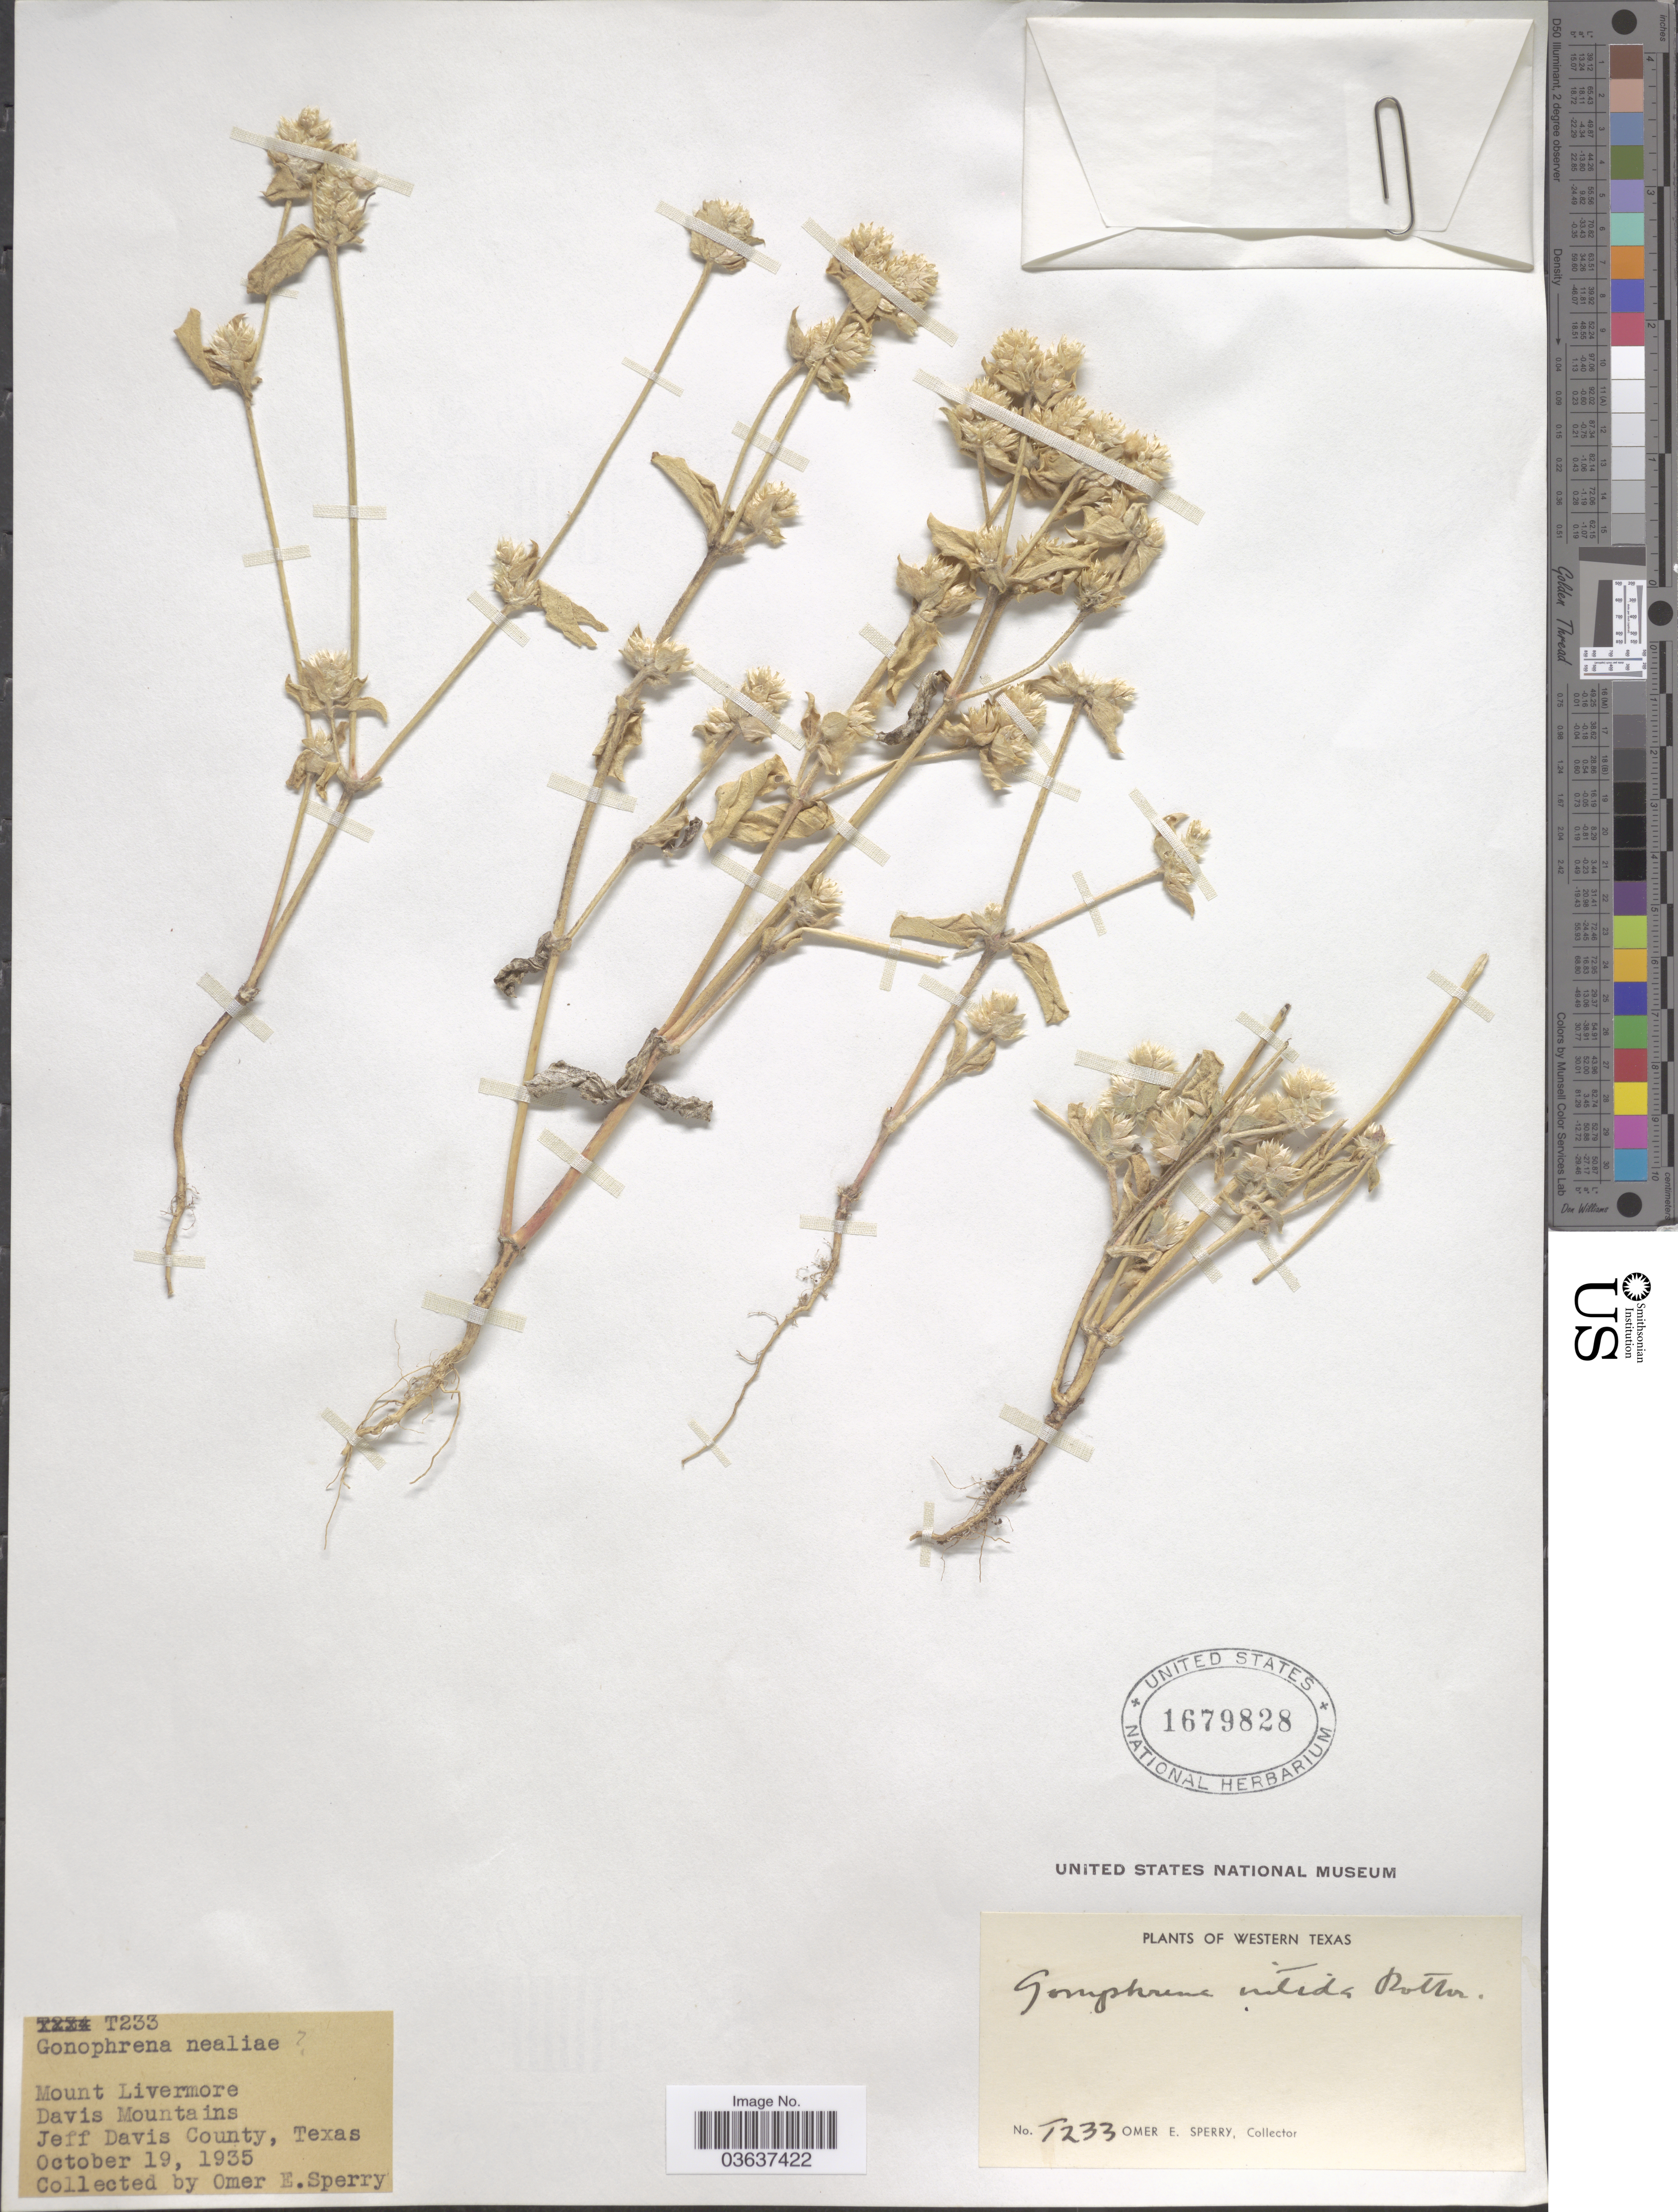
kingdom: Plantae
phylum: Tracheophyta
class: Magnoliopsida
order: Caryophyllales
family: Amaranthaceae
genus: Gomphrena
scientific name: Gomphrena nitida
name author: Rothr.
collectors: O. E. Sperry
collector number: T233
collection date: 1935-10-19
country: United States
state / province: Texas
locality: Mount Livermore. Davis Mountains. Jeff Davis County. Western Texas.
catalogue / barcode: US 1679828